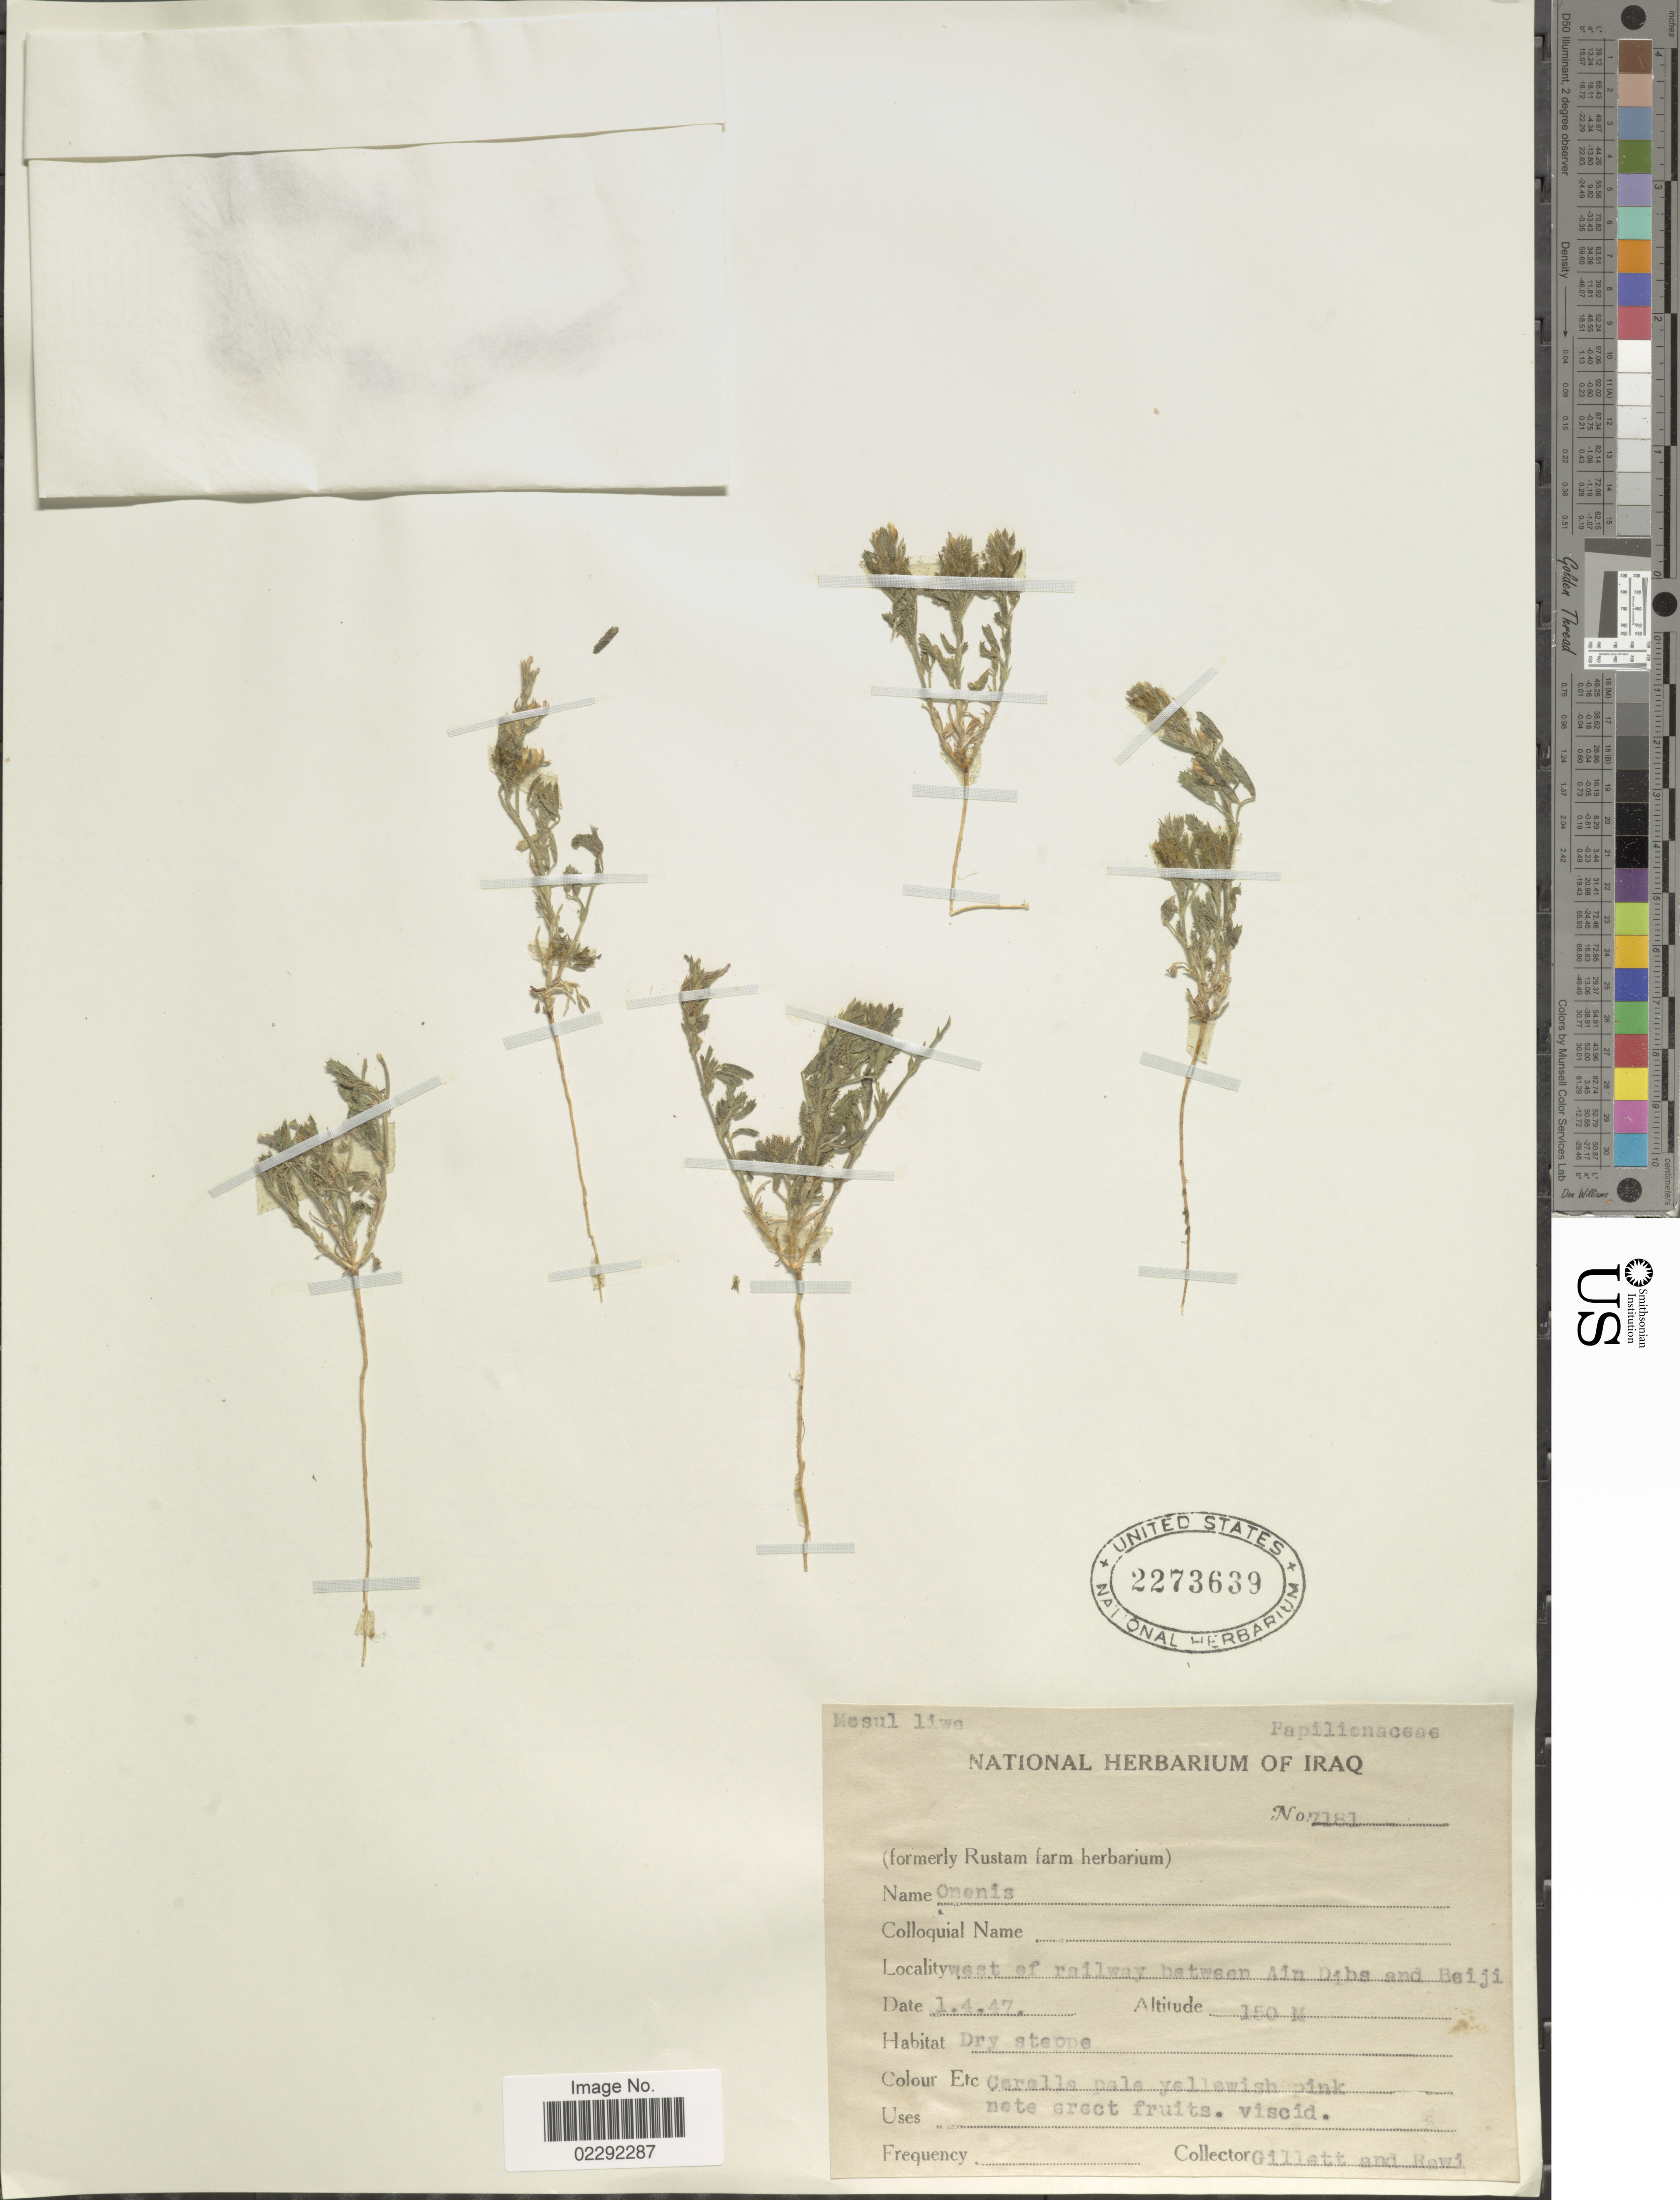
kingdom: Plantae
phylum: Tracheophyta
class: Magnoliopsida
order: Fabales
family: Fabaceae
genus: Ononis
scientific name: Ononis sp.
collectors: Gillett, -- & -. Rawi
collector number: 7181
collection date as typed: Transcribed d/m/y: 1/4/47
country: Iraq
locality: Mesul liwa. west of railway between Ain Dibs and Beiji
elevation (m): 150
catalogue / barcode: US 2273639